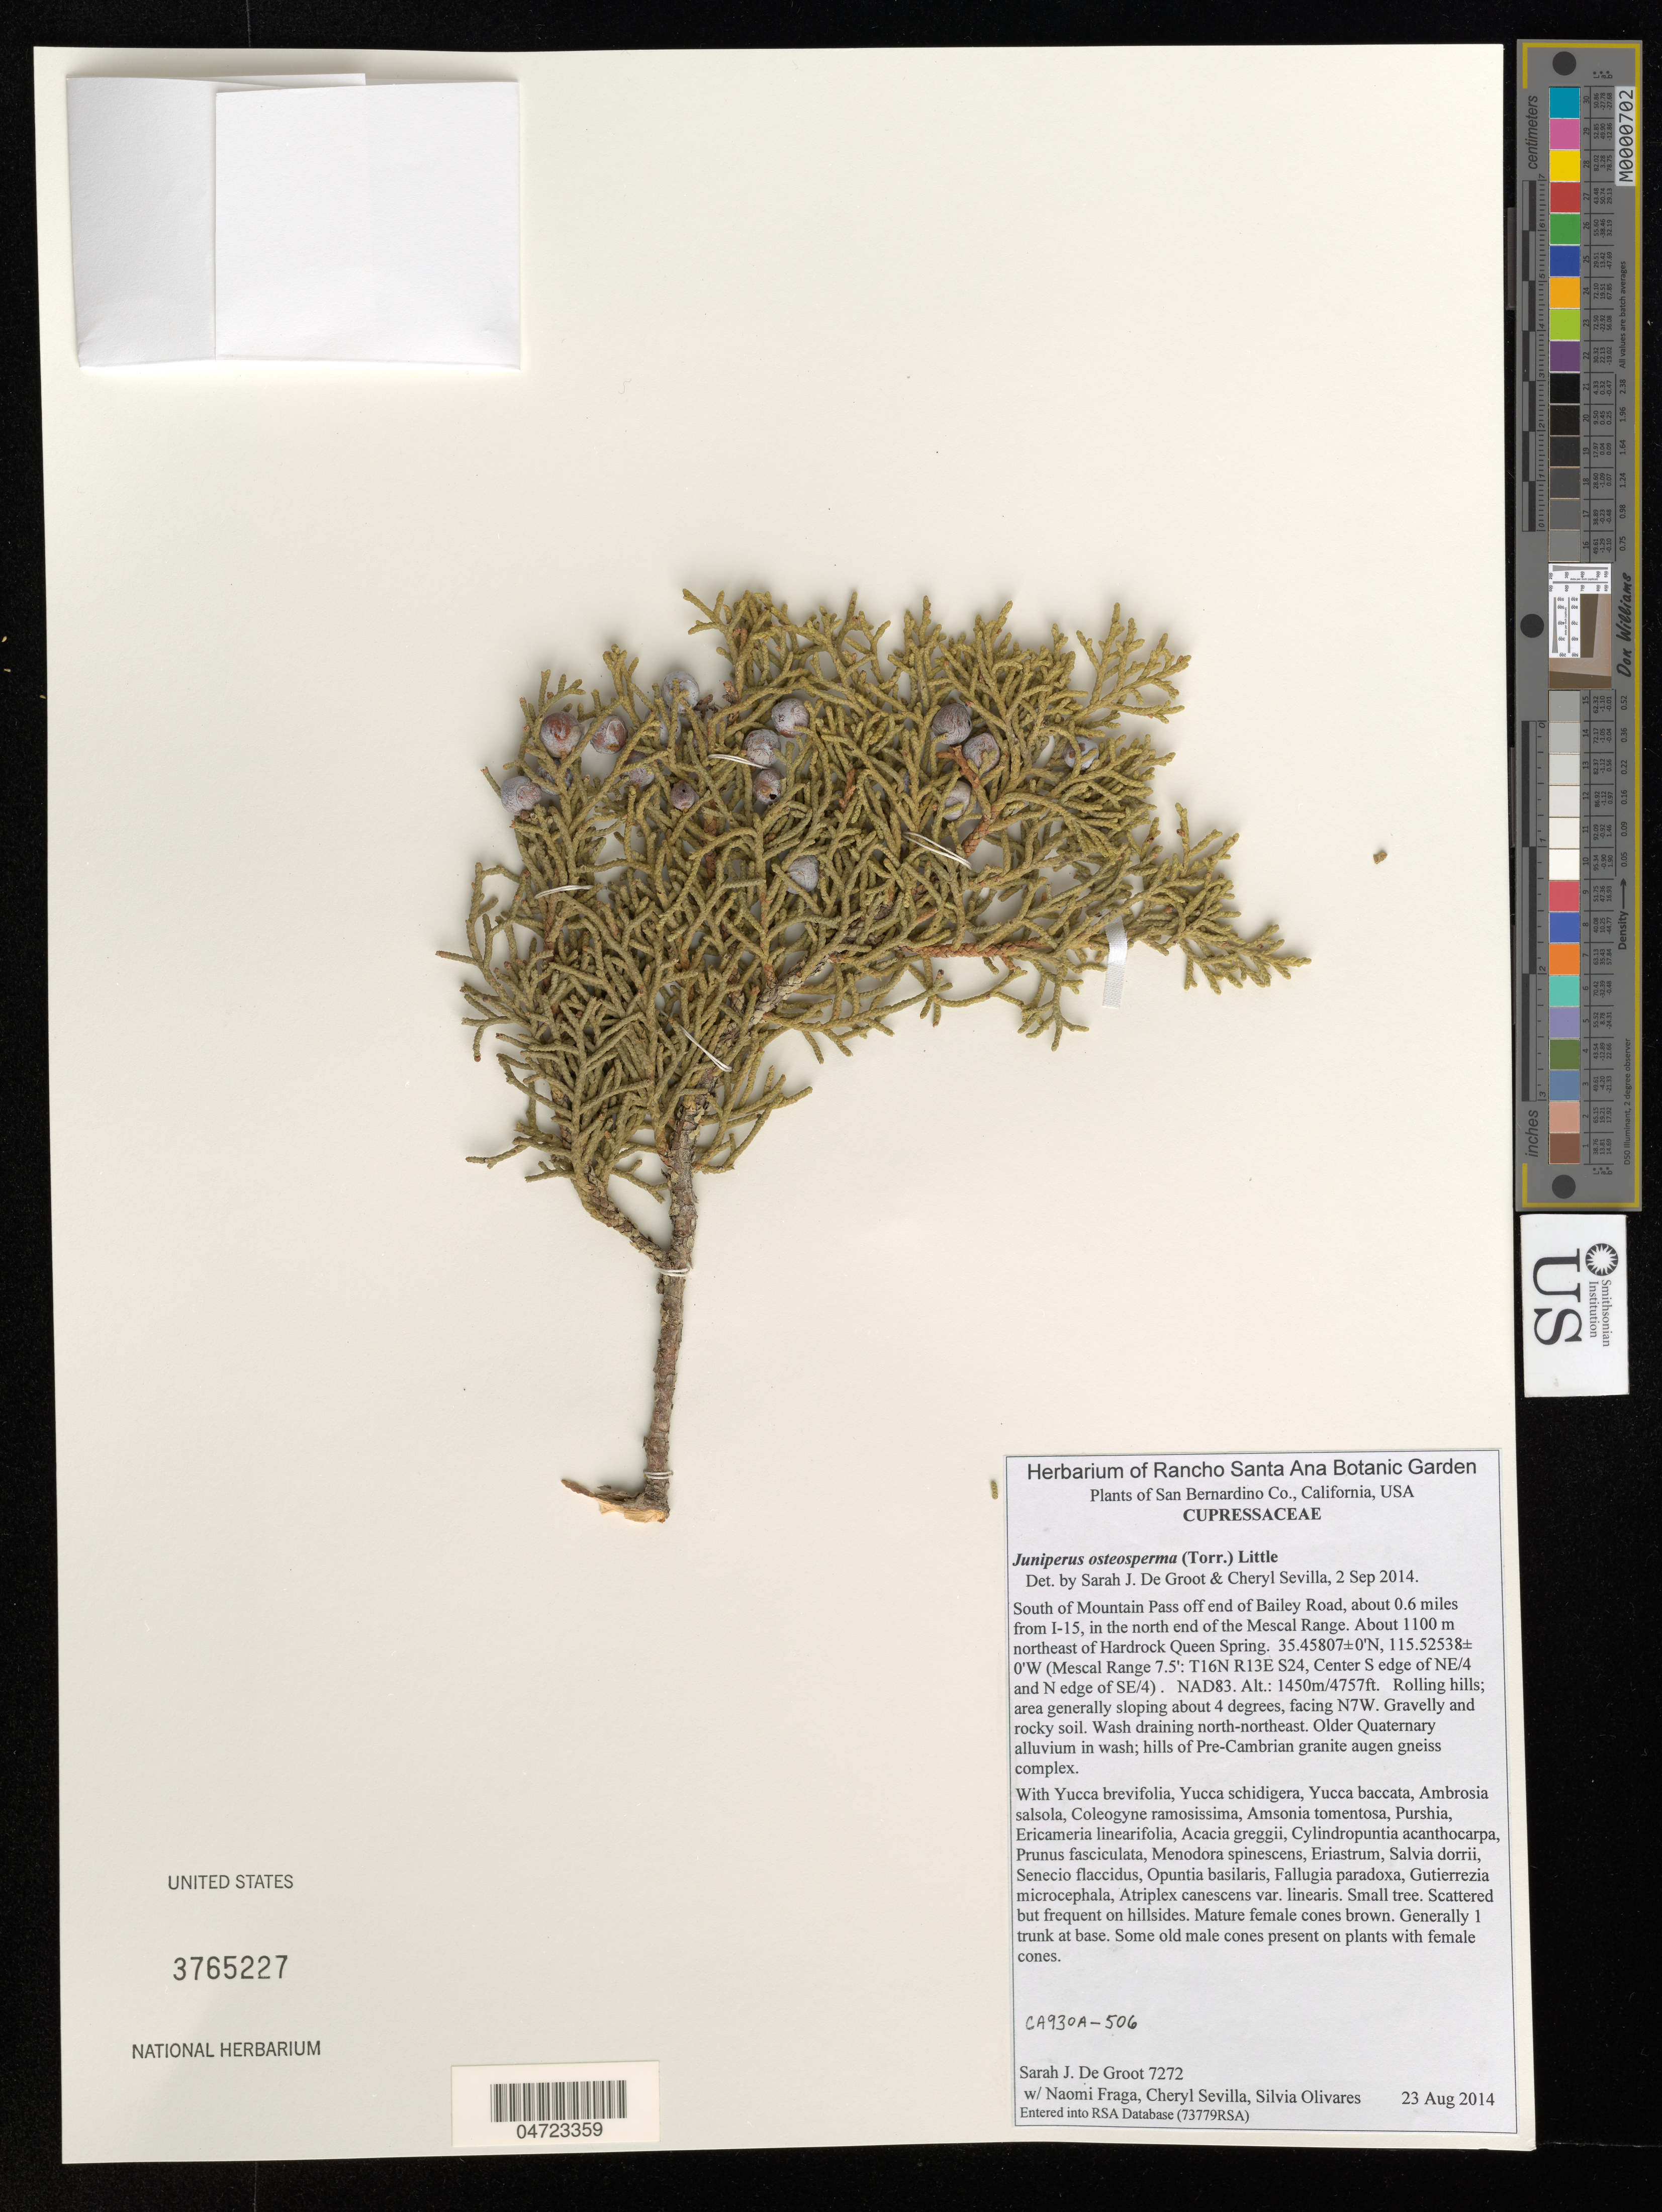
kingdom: Plantae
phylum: Tracheophyta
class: Pinopsida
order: Pinales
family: Cupressaceae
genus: Juniperus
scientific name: Juniperus osteosperma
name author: (Torr.) Little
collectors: S. De Groot, N. Fraga, C. Sevilla & S. Olivares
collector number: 7272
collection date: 2014-08-23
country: United States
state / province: California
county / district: San Bernardino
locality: San Bernardino Co. South of Mountain Pass off end of Bailey Road, about 0.6 miles from I-15, in the north end of the Mescal Range. About 1100 m northeast of Hardrock Queen Spring (Mescal Range 7.5': T16N R13E S24, Center S edge of NE/4 and N edge of SE/4), NAD83.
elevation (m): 1450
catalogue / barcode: US 3765227